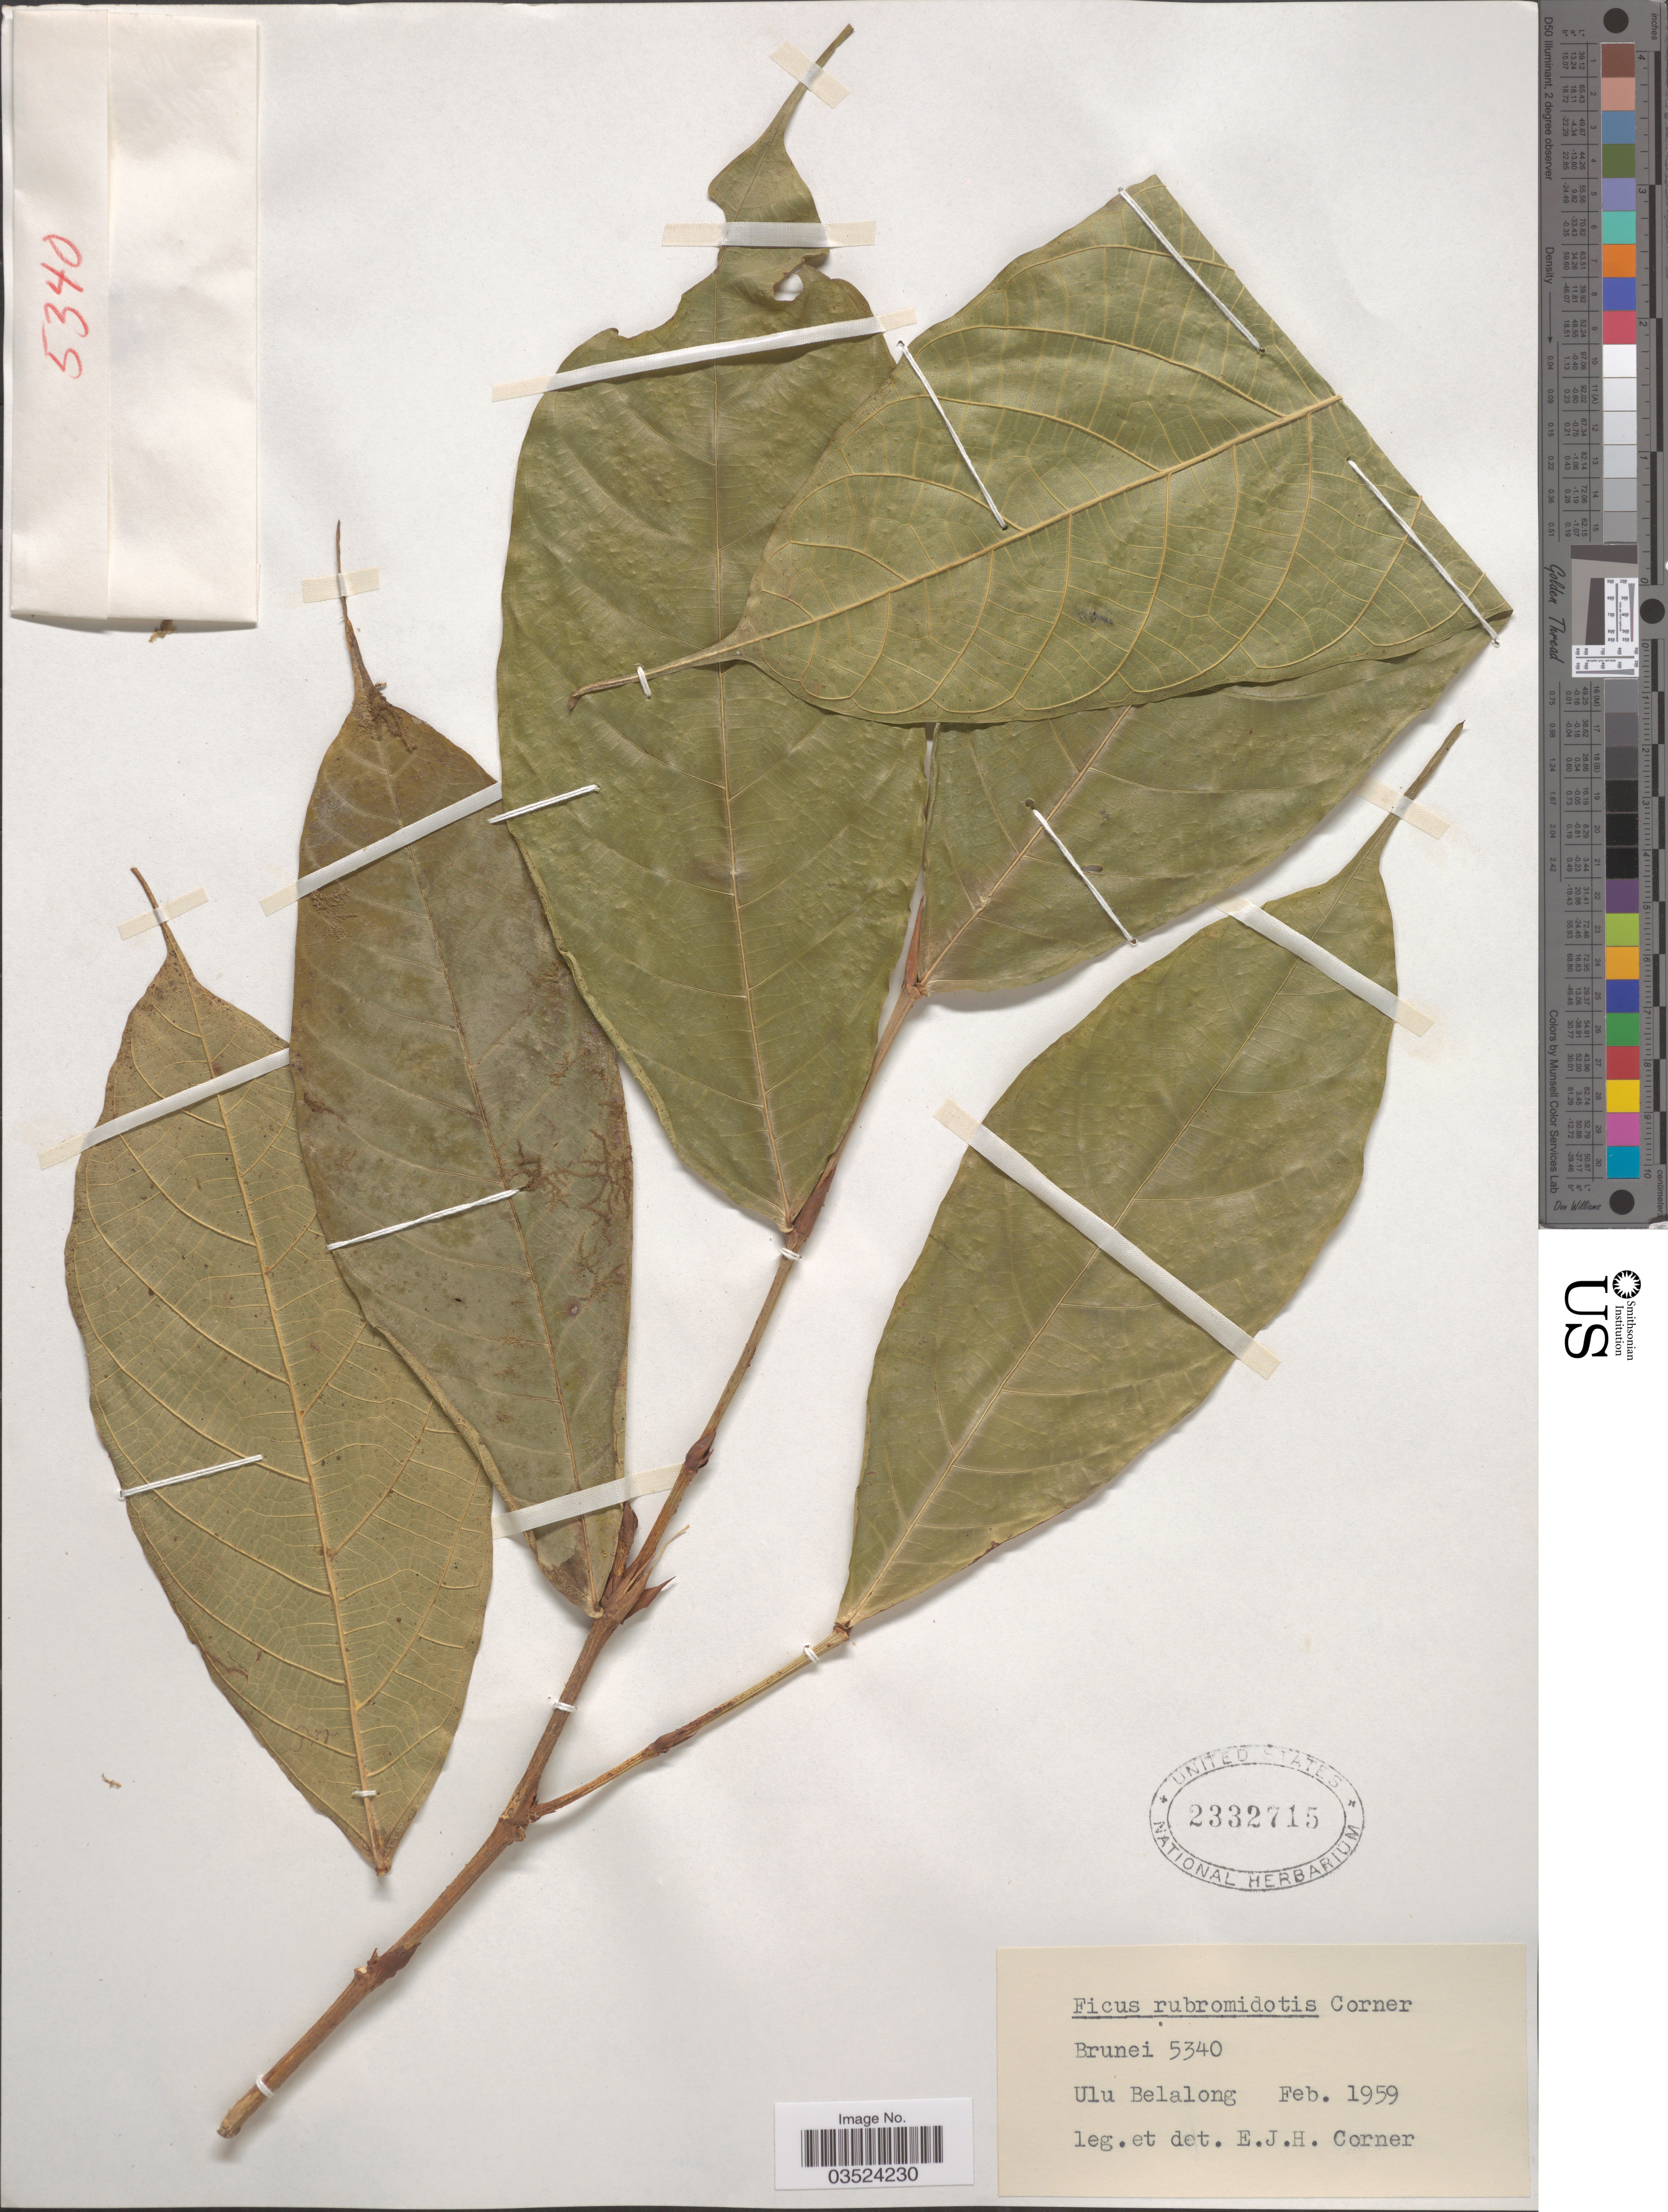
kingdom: Plantae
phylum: Tracheophyta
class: Magnoliopsida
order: Rosales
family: Moraceae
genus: Ficus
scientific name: Ficus rubromidotis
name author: Corner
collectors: E. Corner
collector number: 5340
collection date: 1959-02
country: Brunei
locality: Ulu Belalong.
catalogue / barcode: US 2332715